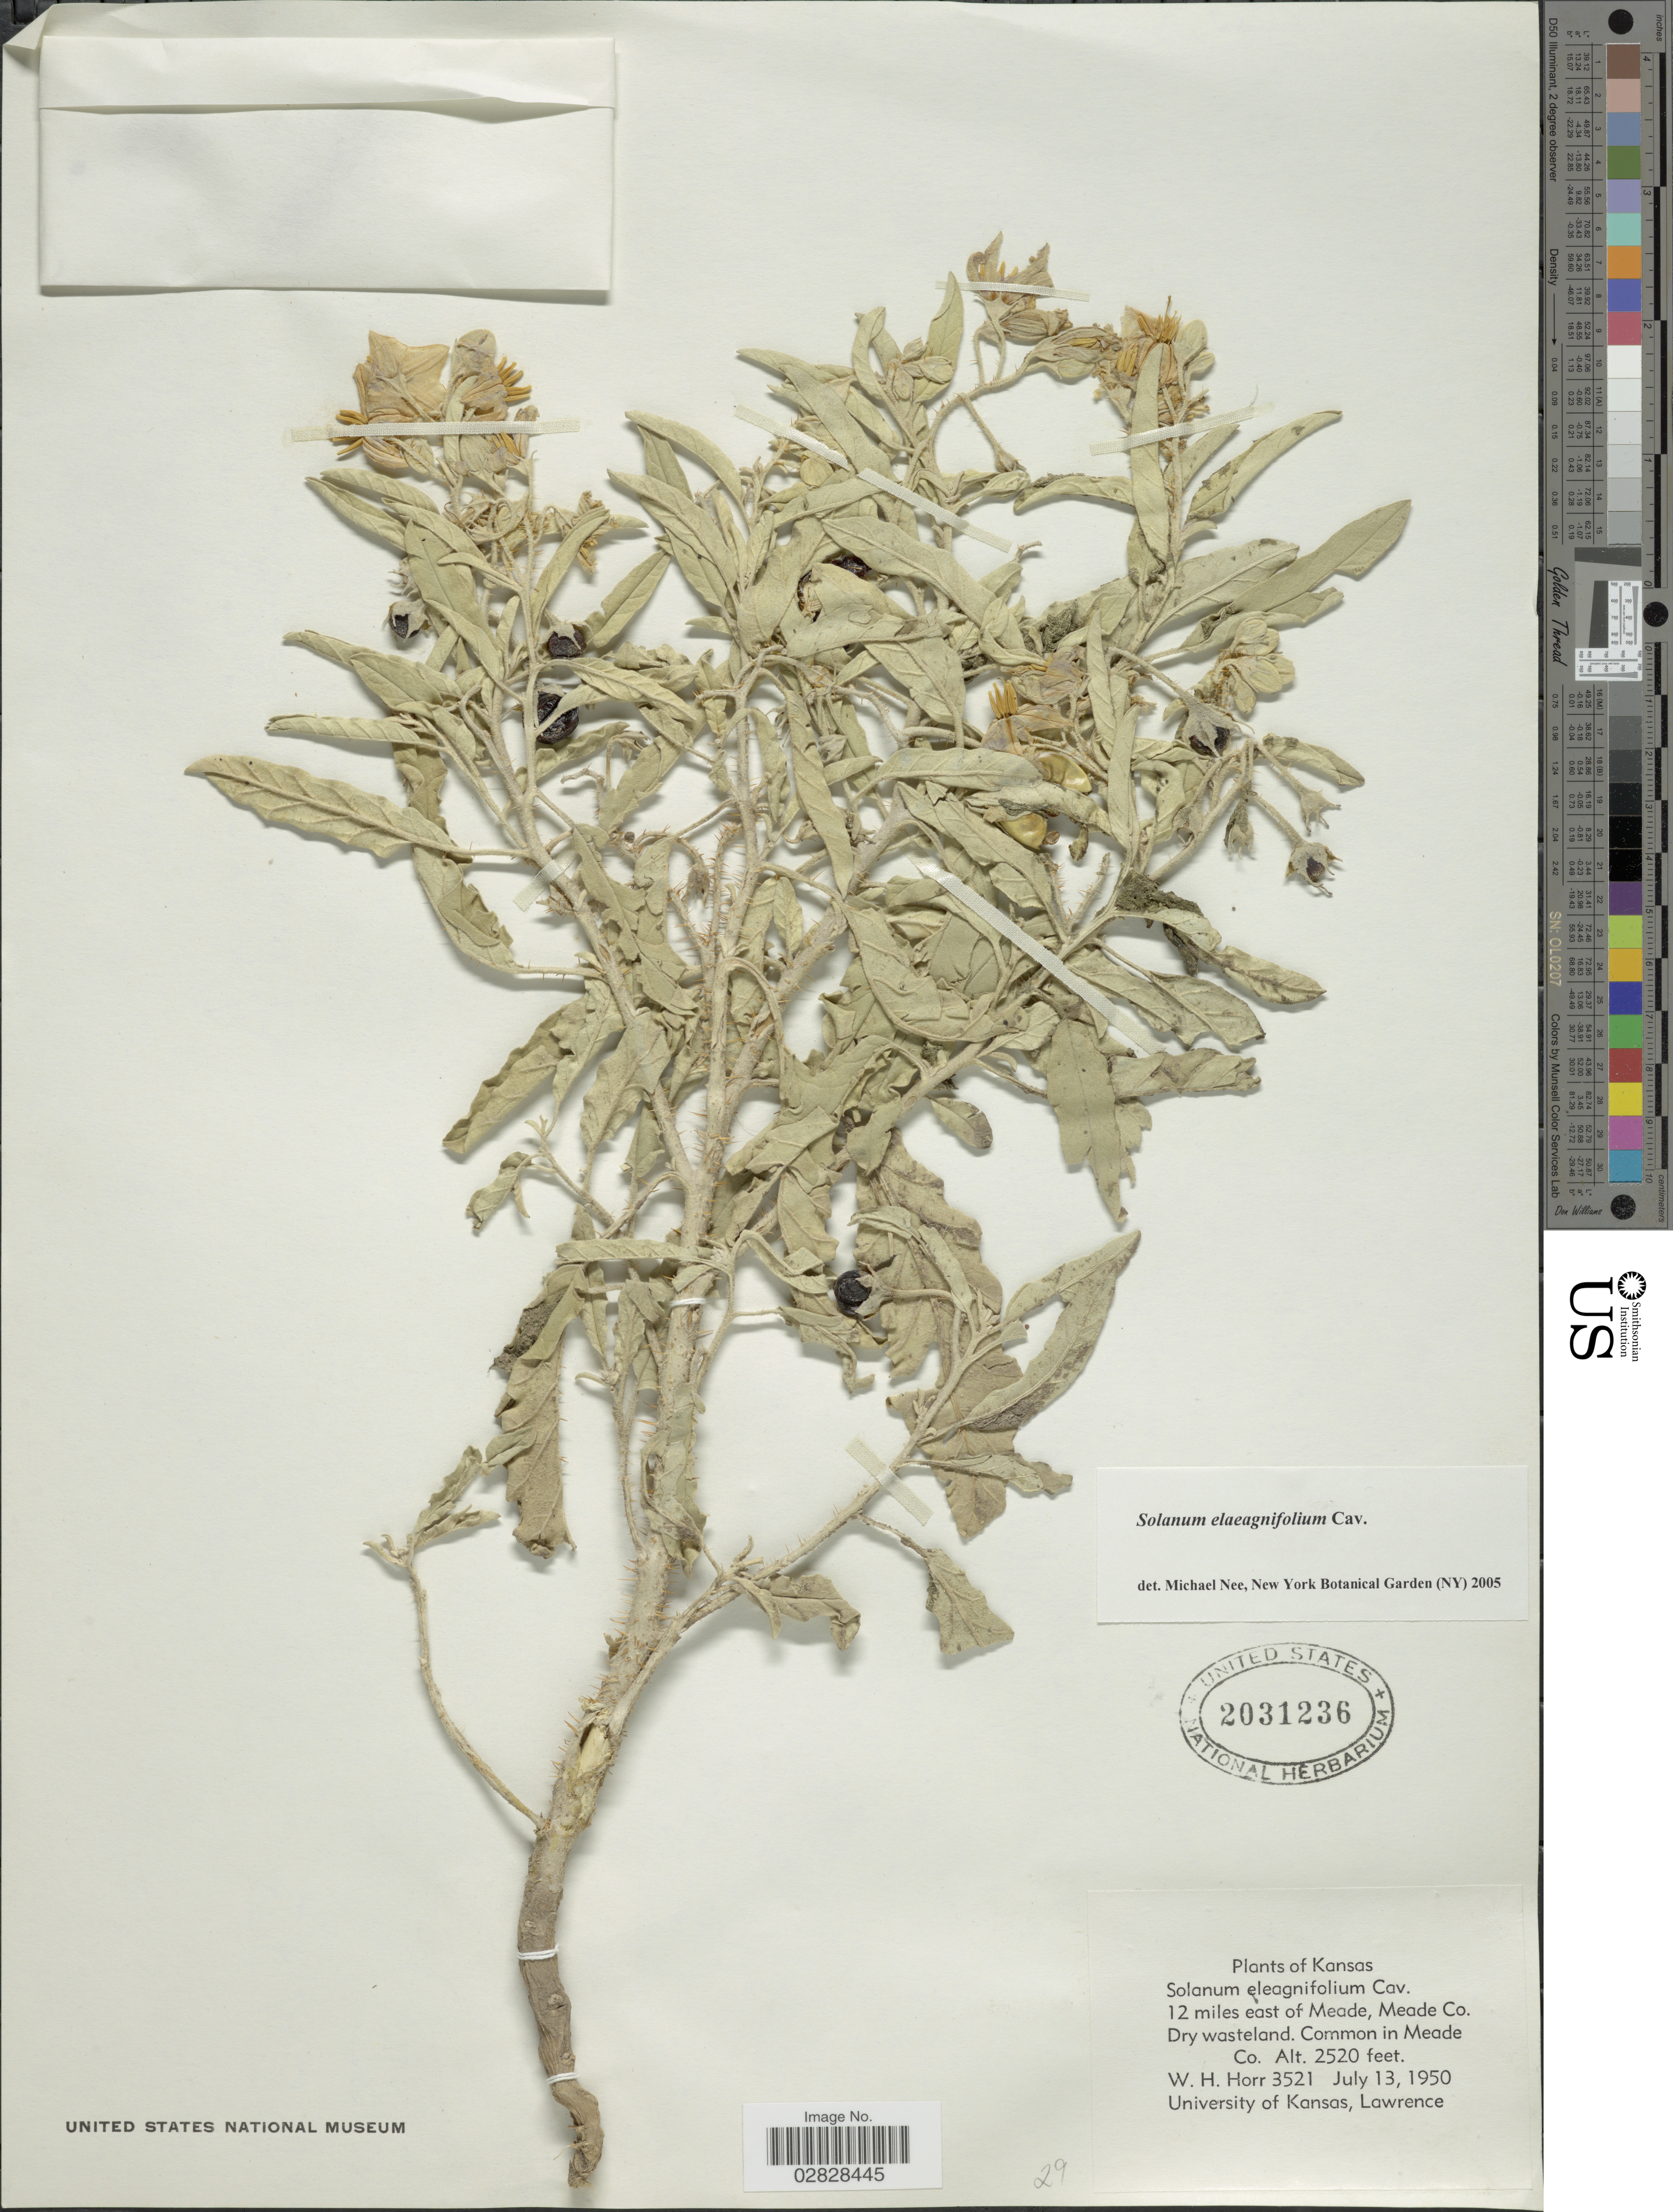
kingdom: Plantae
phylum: Tracheophyta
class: Magnoliopsida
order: Solanales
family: Solanaceae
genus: Solanum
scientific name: Solanum elaeagnifolium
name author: Cav.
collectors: W. H. Horr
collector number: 3521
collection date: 1950-07-13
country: United States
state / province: Kansas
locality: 12 miles east of Meade, Meade Co.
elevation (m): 768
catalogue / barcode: US 2031236